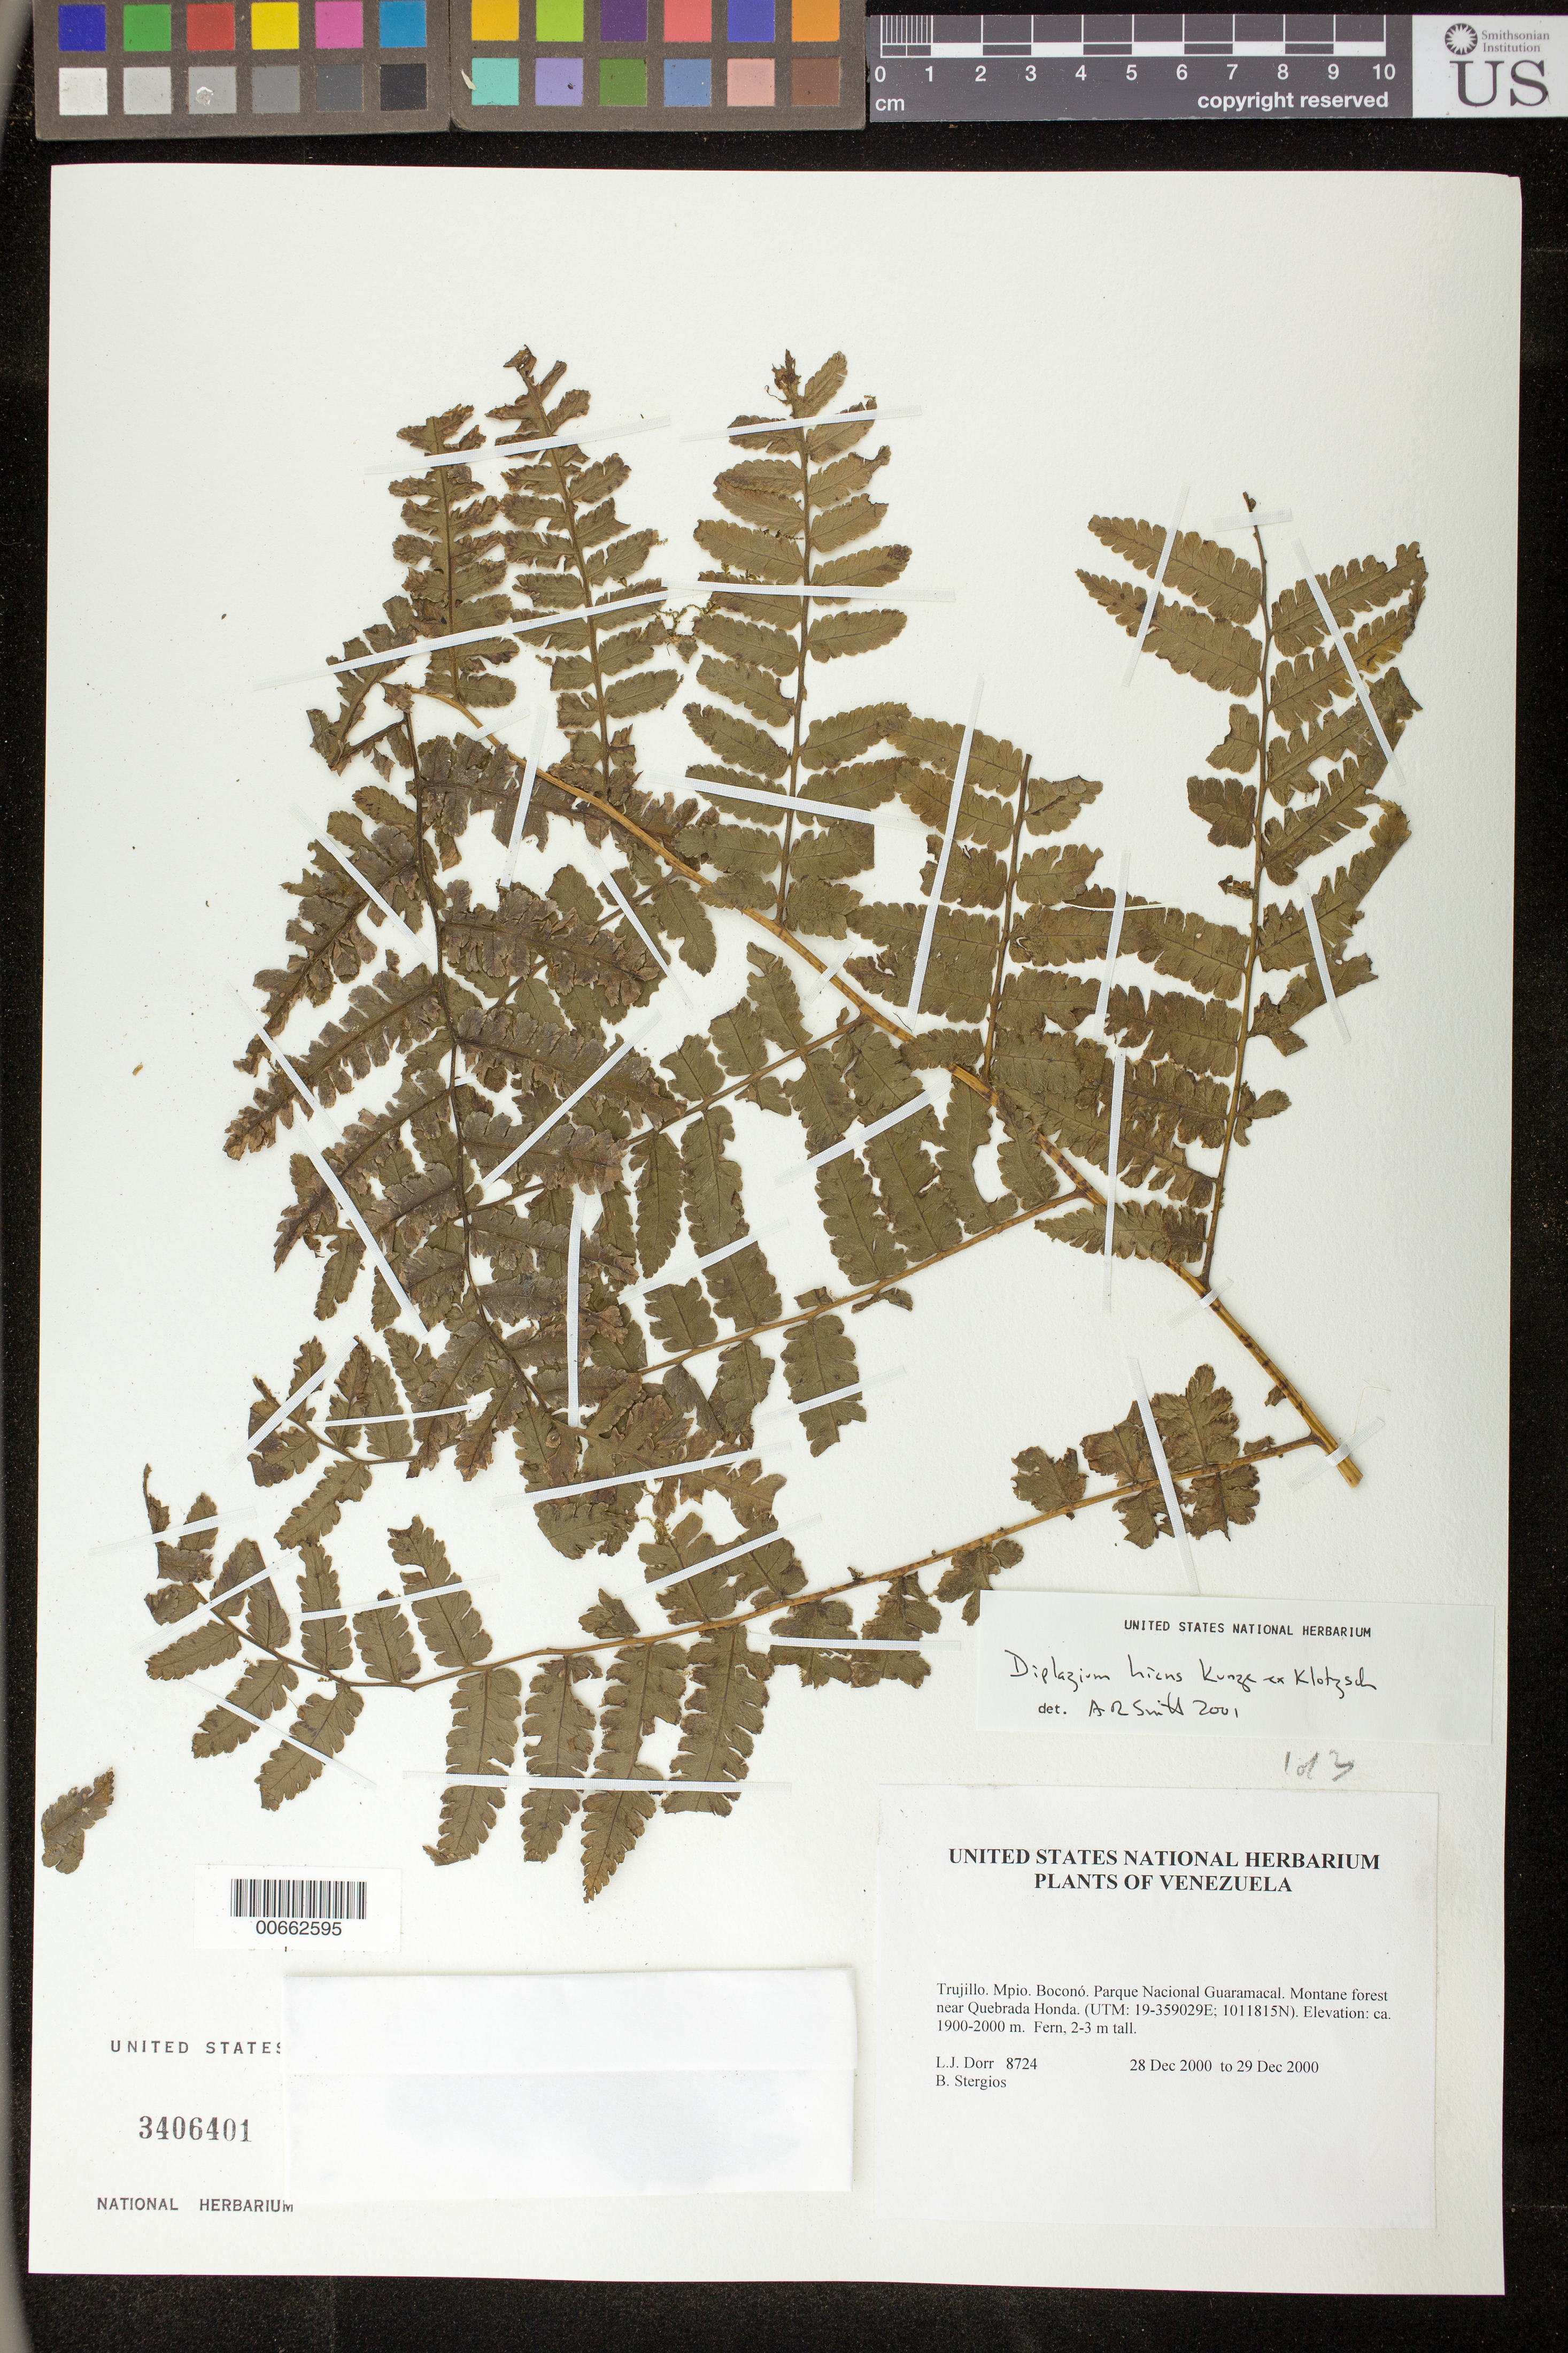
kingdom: Plantae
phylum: Tracheophyta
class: Polypodiopsida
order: Polypodiales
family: Athyriaceae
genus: Diplazium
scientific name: Diplazium hians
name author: Kunze ex Klotzsch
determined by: Smith, Alan R., (UC)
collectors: L. J. Dorr & B. G. Stergios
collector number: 8724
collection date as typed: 28 Dec 2000 to 29 Dec 2000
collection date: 2000-12-28/2000-12-29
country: Venezuela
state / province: Trujillo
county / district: Boconó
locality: Parque Nacional Guaramacal near Quebrada Honda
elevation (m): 1900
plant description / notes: PORT, UC, US, VEN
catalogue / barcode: US 3406401